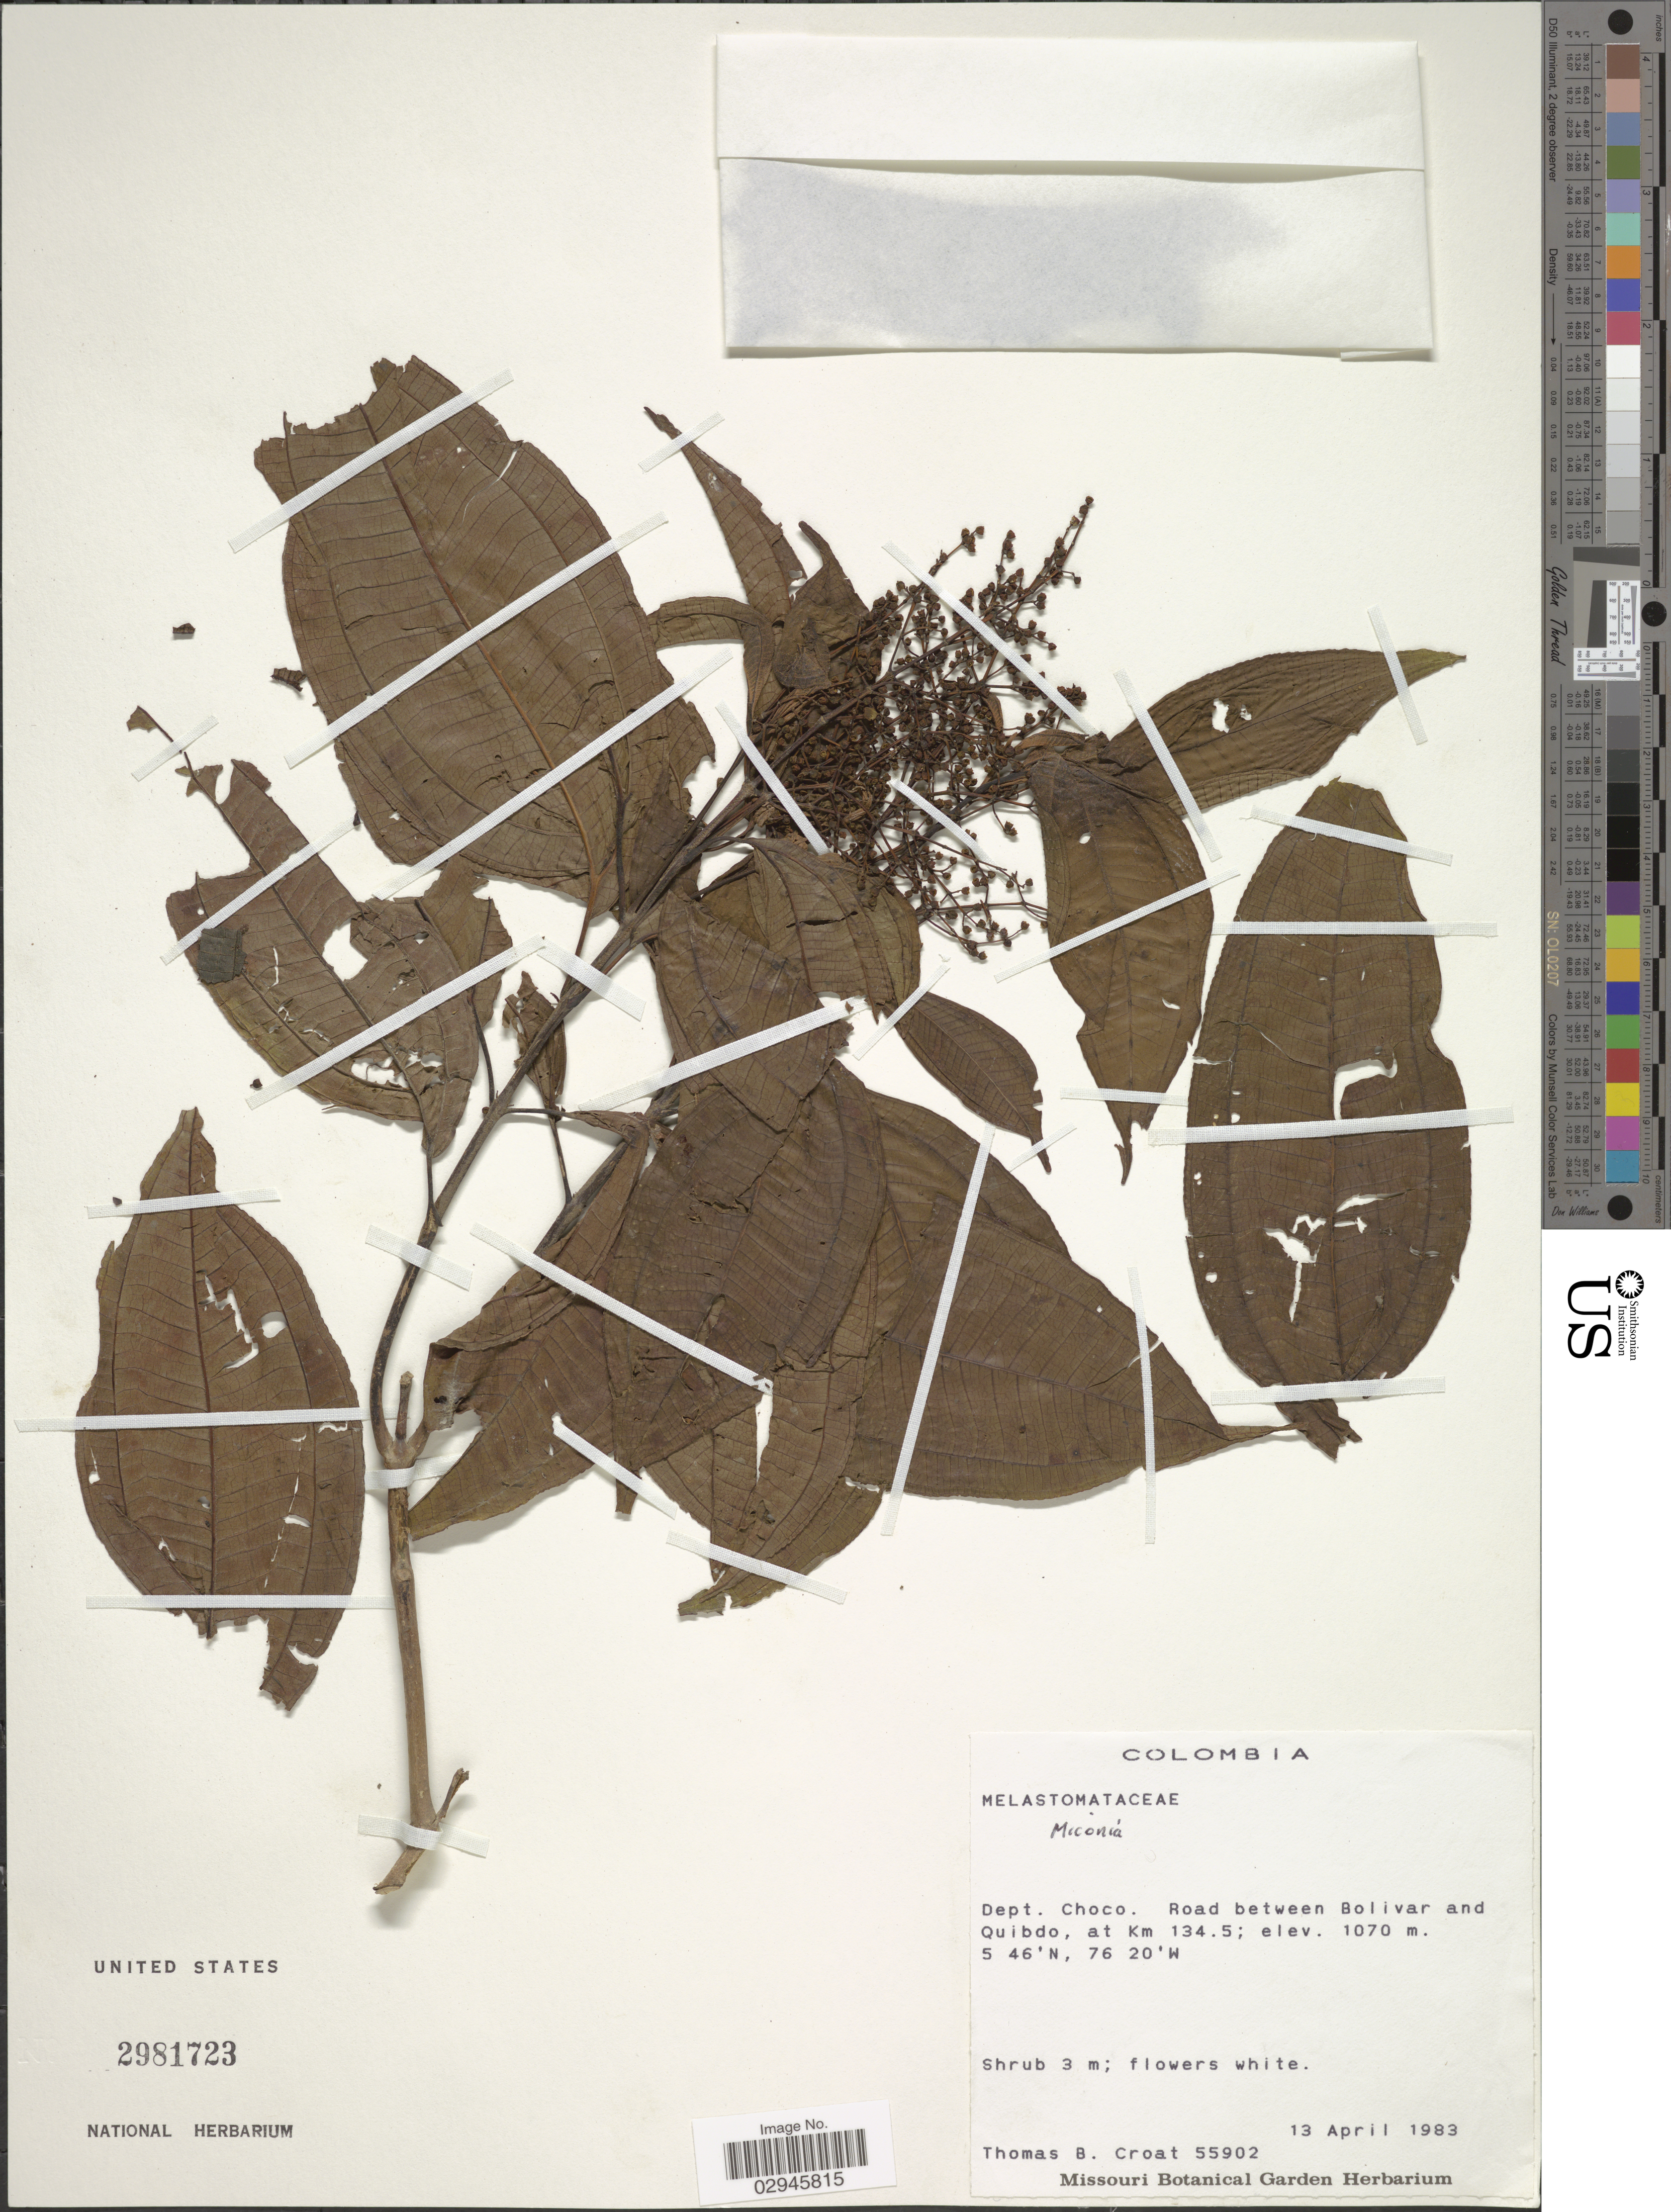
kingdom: Plantae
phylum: Tracheophyta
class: Magnoliopsida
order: Myrtales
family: Melastomataceae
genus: Miconia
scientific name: Miconia sp.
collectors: T. B. Croat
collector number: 55902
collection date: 1983-04-13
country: Colombia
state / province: Chocó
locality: Dept. Choco. Road between Bolivar and Quibdo, at Km 134.5.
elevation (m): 1070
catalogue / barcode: US 2981723